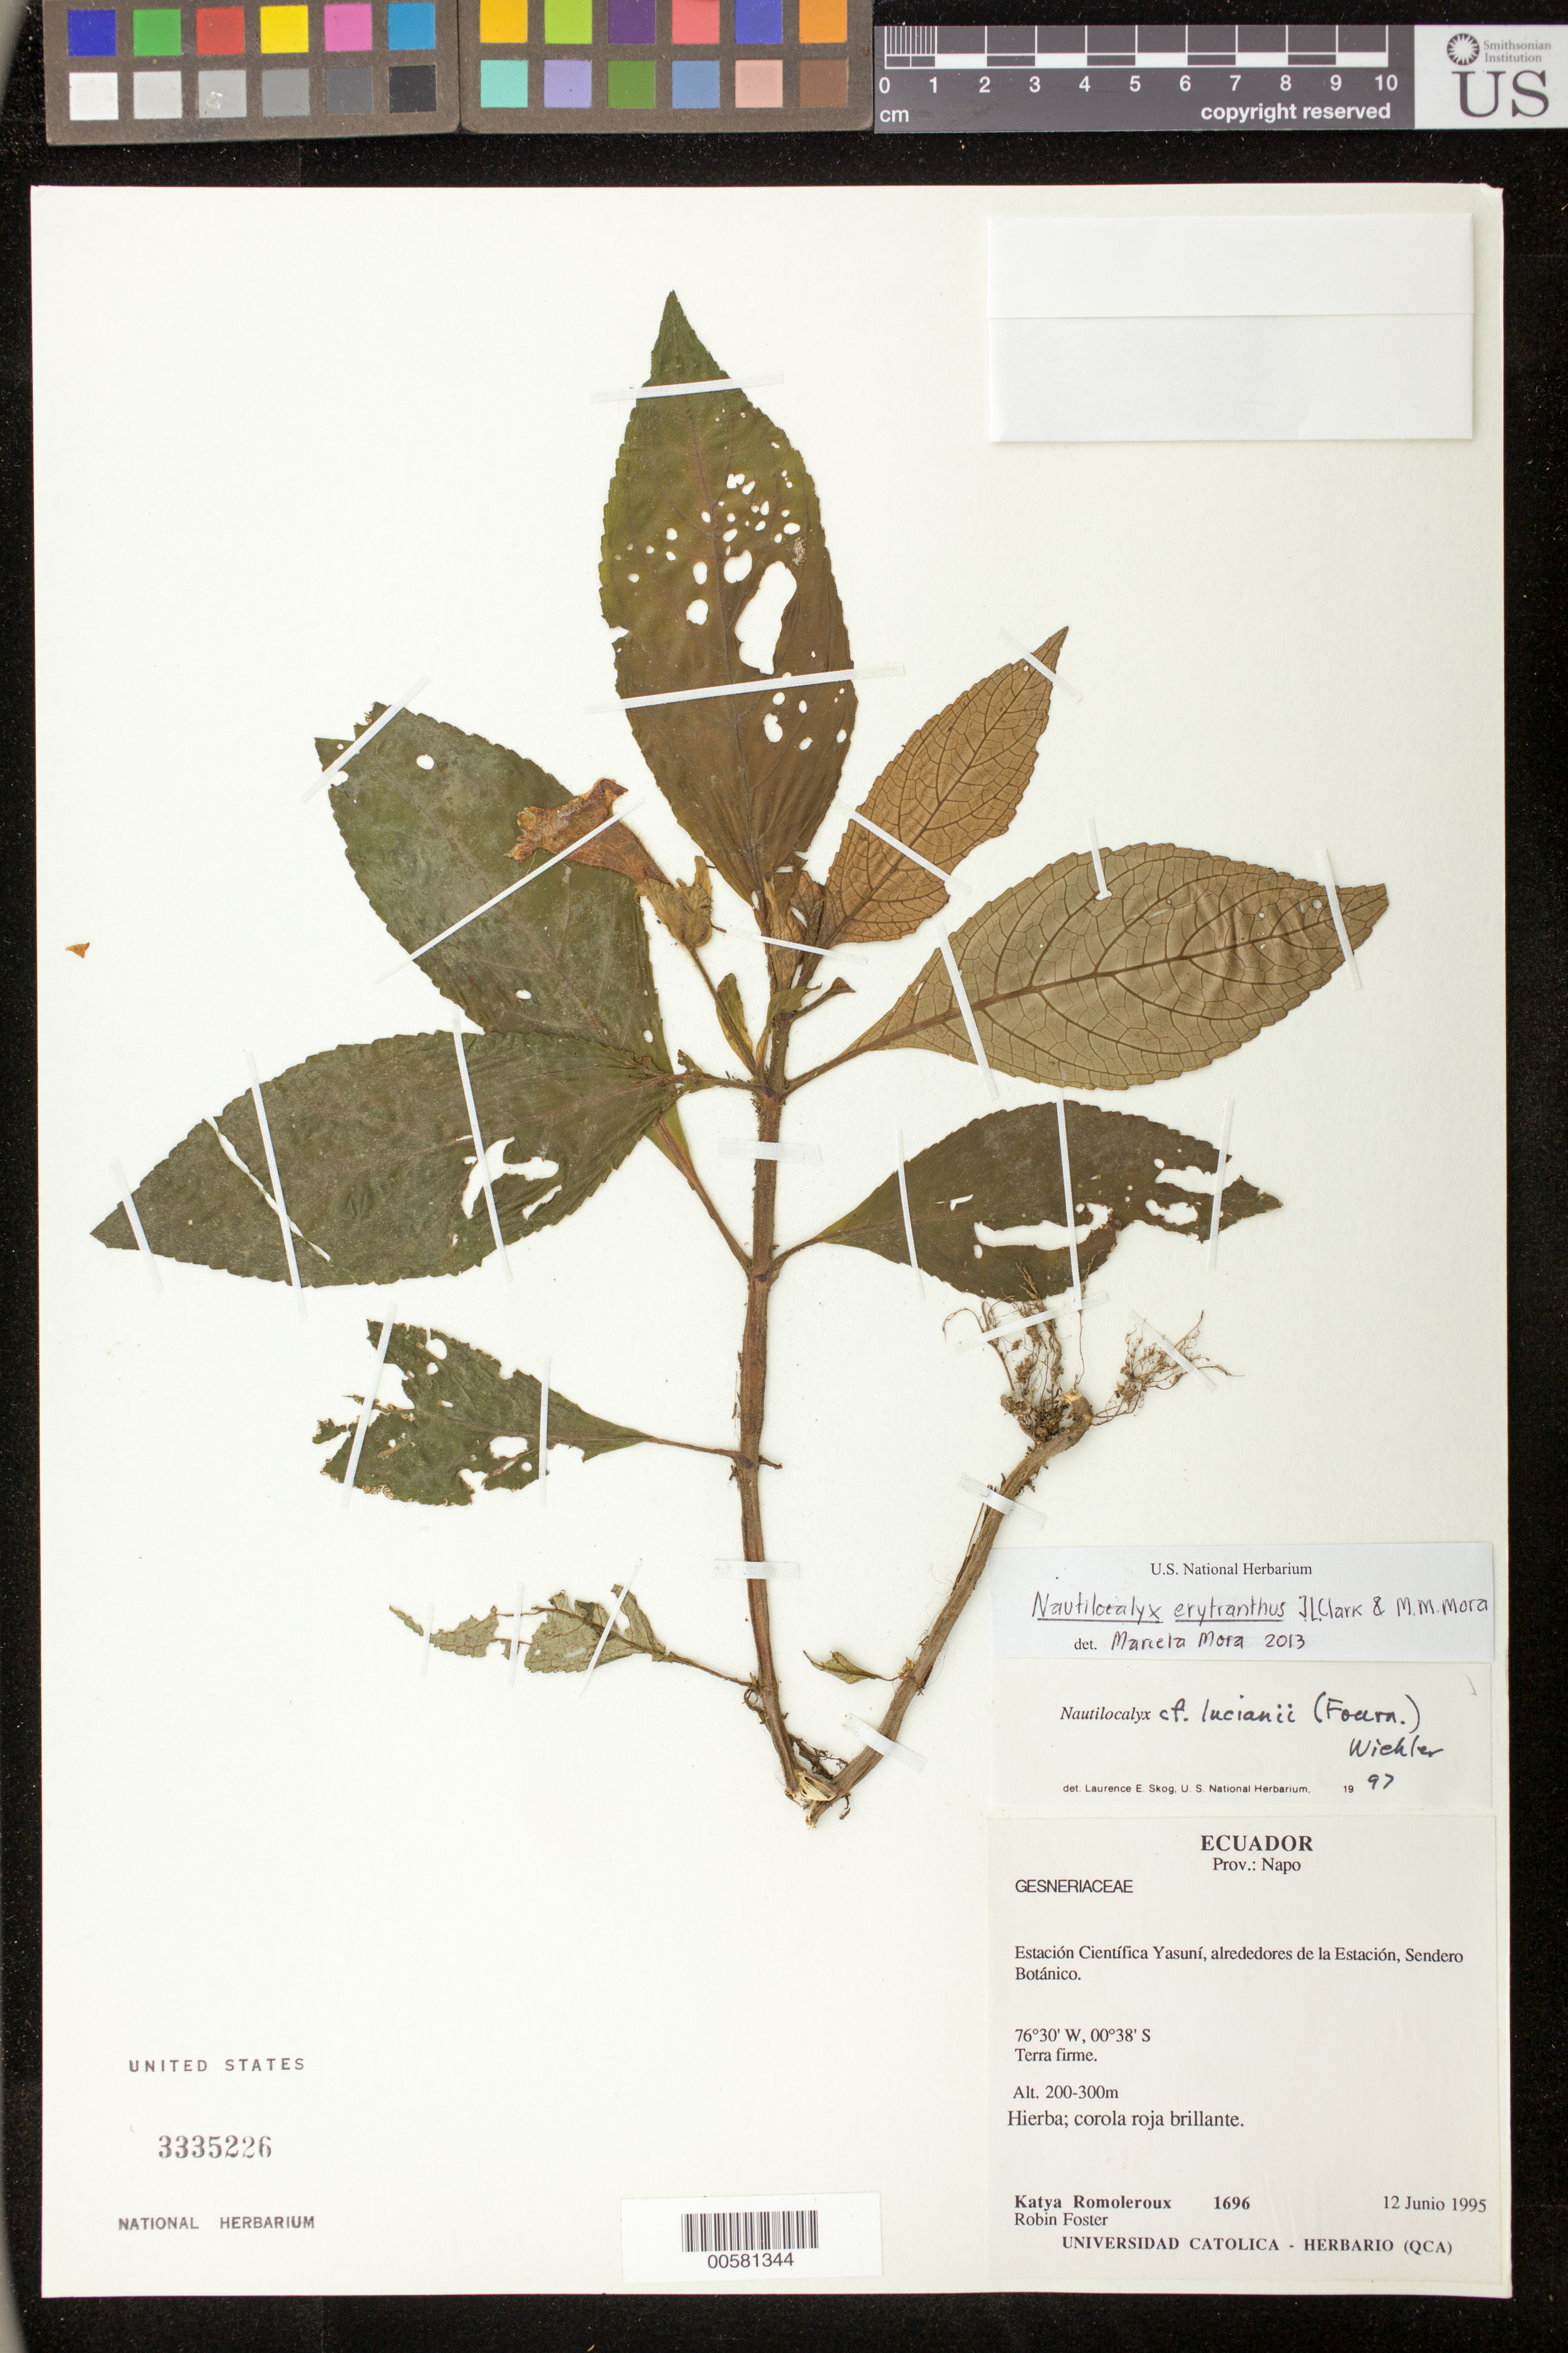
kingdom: Plantae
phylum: Tracheophyta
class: Magnoliopsida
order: Lamiales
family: Gesneriaceae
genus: Nautilocalyx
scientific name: Nautilocalyx erytranthus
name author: J.L. Clark & M.M. Mora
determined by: Mora, M. Marcela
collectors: K. Romoleroux & R. Foster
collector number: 1696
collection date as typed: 12 Jun 1995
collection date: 1995-06-12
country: Ecuador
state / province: Napo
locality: Estación Científica Yasuní; alrededores de la Estación, Sendero Botánico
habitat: Terra firme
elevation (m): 200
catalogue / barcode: US 3335226